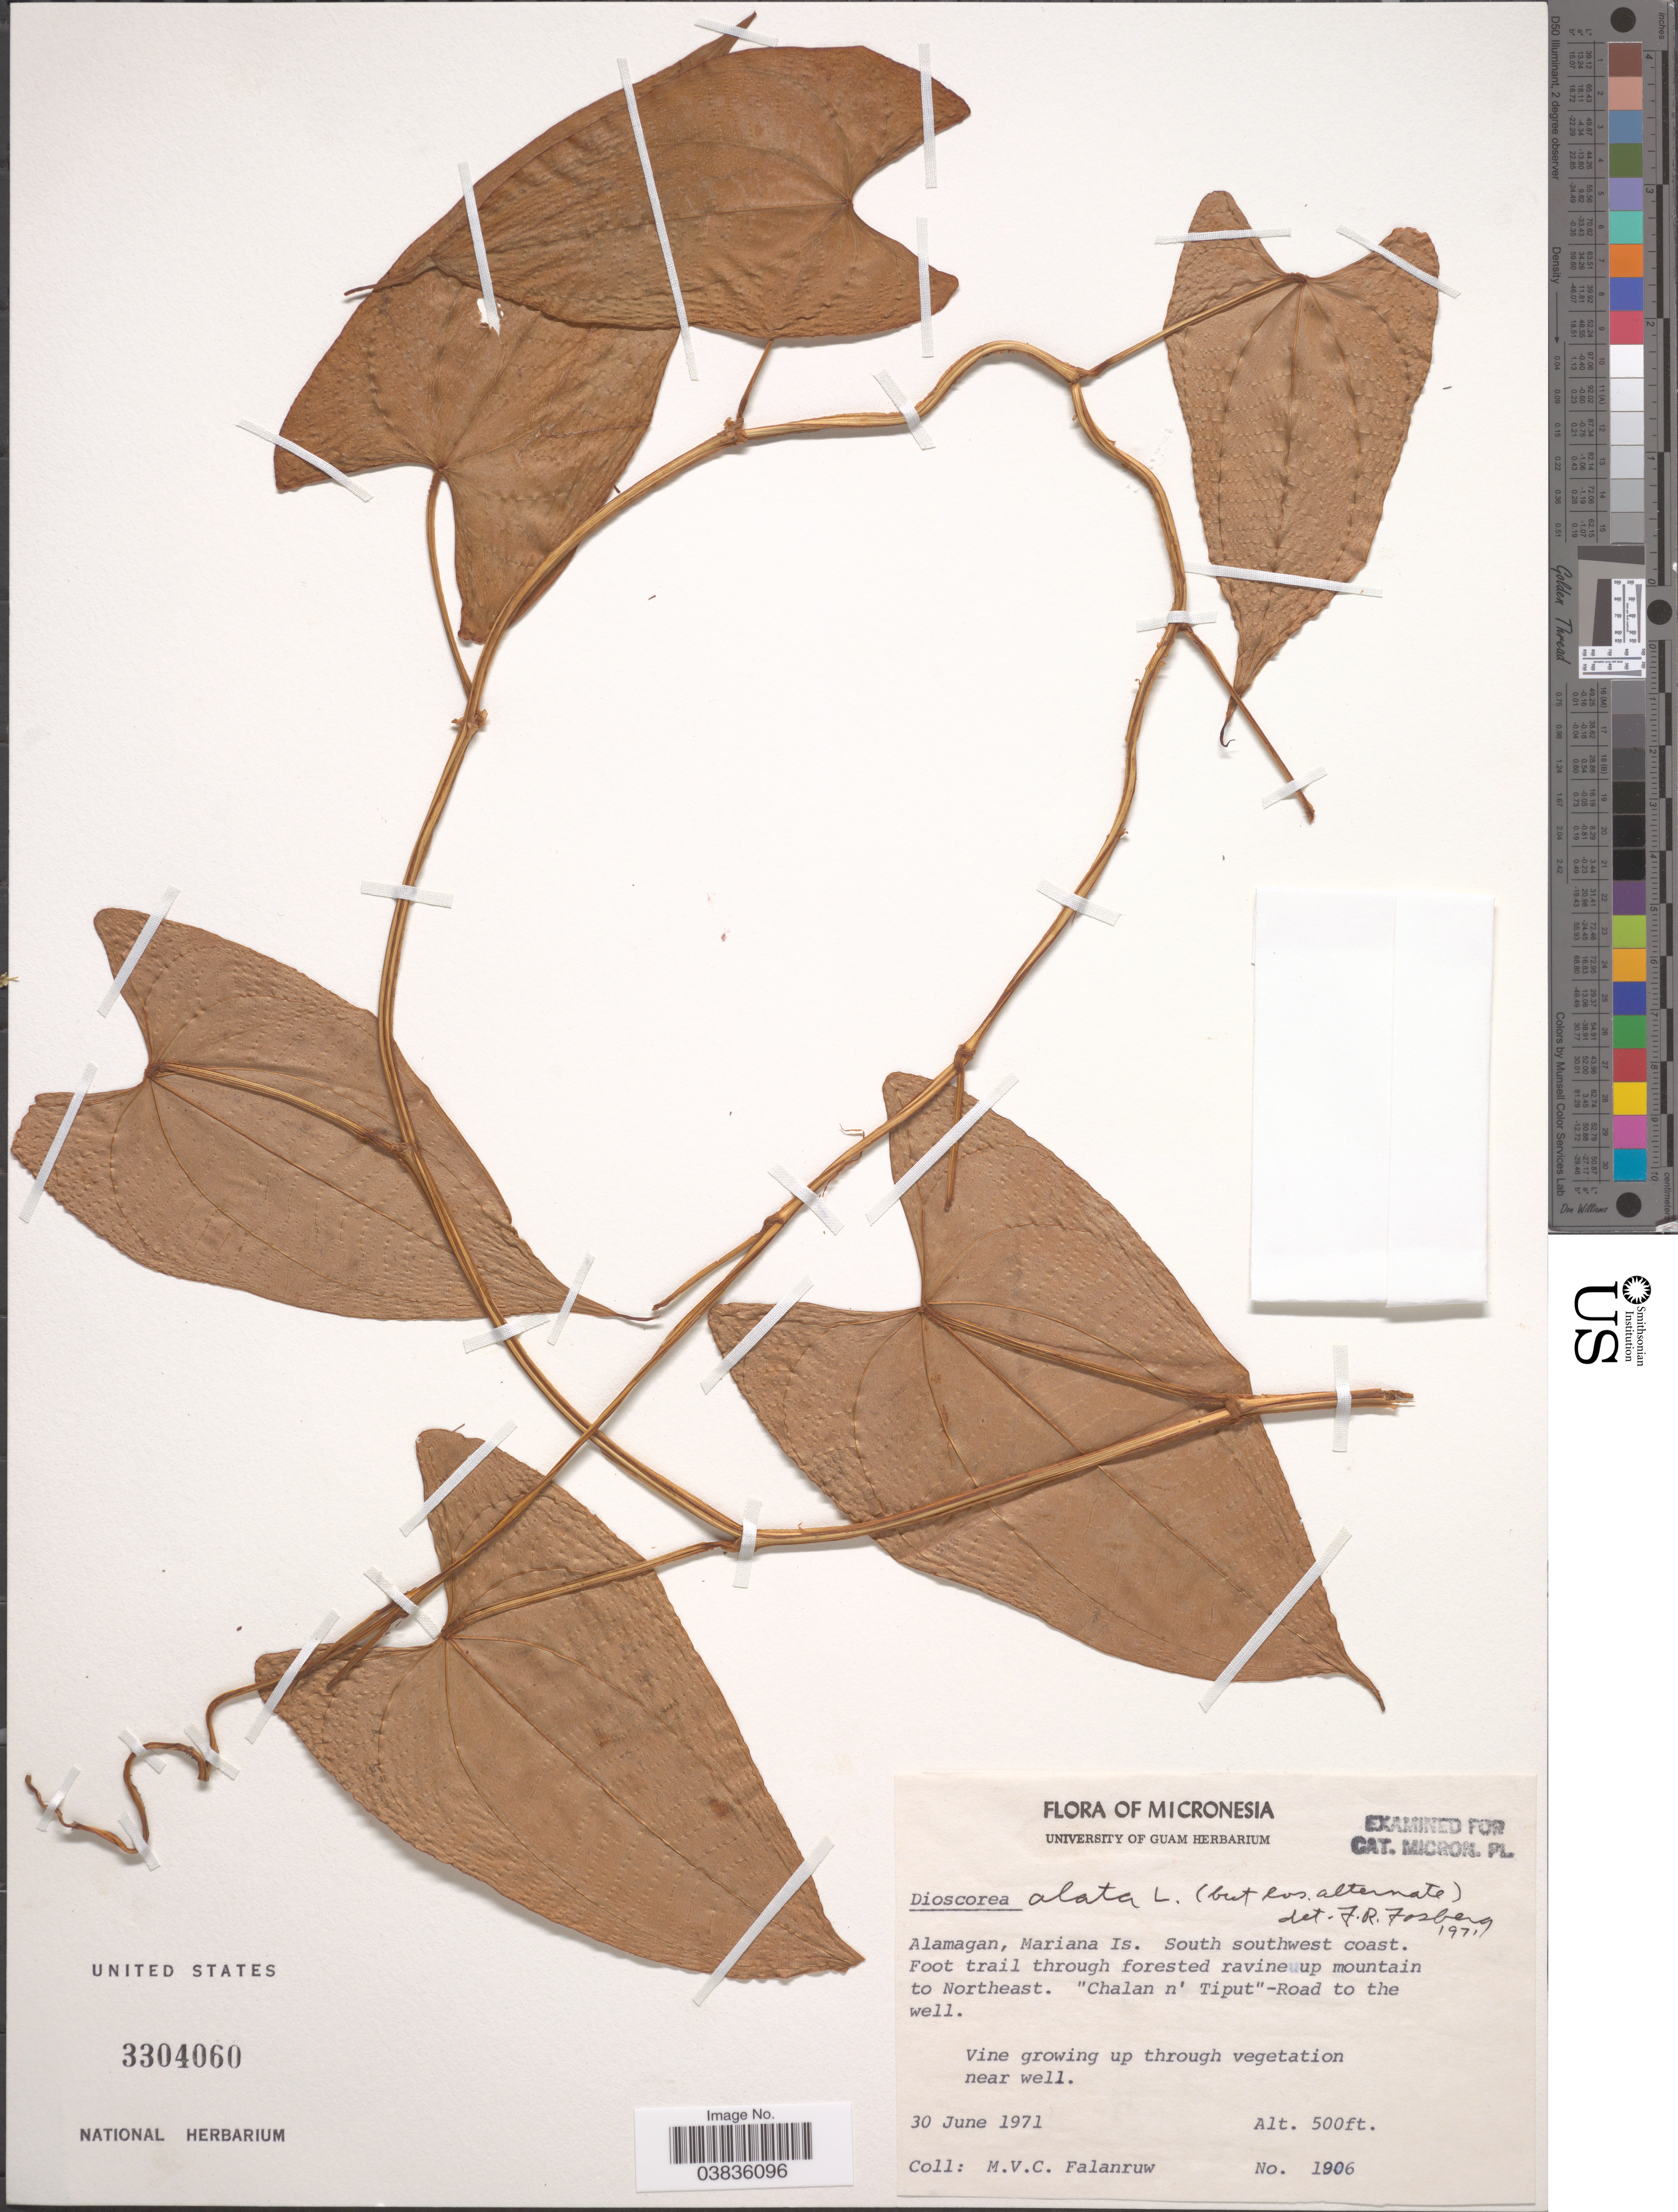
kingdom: Plantae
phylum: Tracheophyta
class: Liliopsida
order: Dioscoreales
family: Dioscoreaceae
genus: Dioscorea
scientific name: Dioscorea alata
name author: L.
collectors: M. V. Falanruw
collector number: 1906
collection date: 1971-06-30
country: Northern Mariana Islands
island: Alamagan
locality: Alamagan, Mariana Is. South southwest coast. Foot trail through forested ravine up mountain to Northeast.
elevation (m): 152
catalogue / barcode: US 3304060